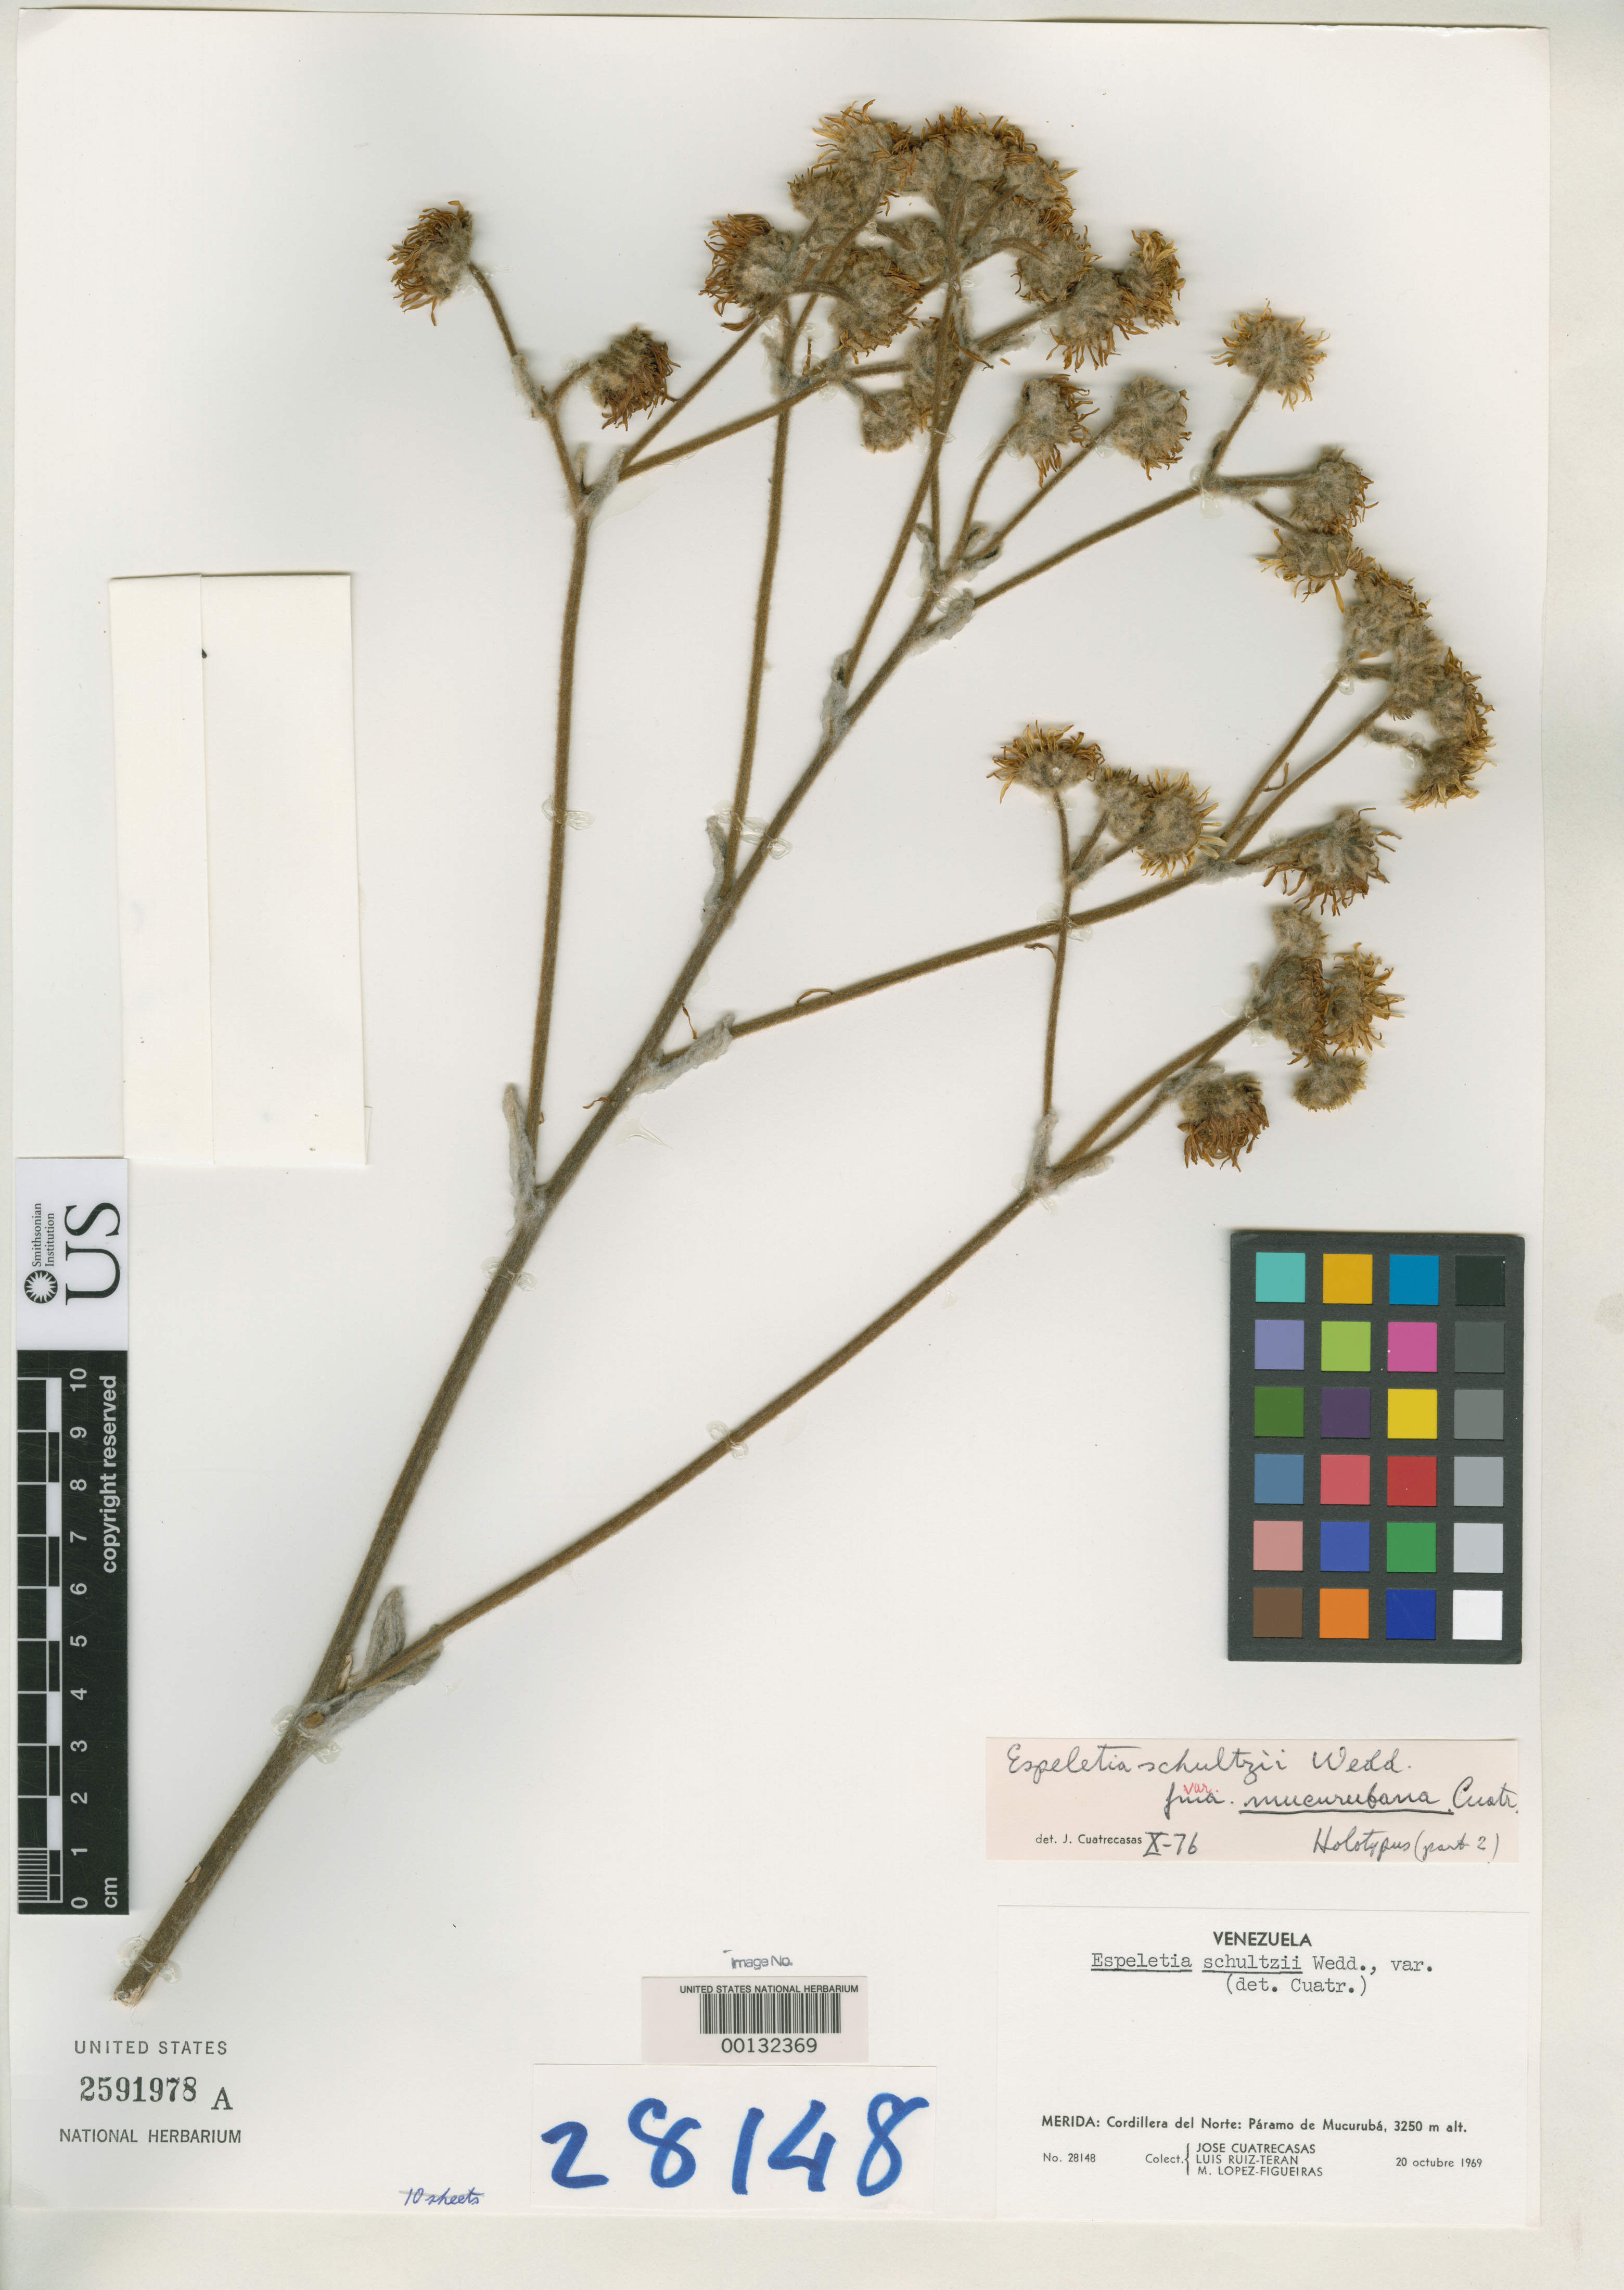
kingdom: Plantae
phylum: Tracheophyta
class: Magnoliopsida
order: Asterales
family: Asteraceae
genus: Espeletia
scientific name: Espeletia schultzii var. mucurubana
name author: Cuatrec.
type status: Holotype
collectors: J. Cuatrecasas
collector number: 28148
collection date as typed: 20 Oct 1969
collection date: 1969-10-20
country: Venezuela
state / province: Mérida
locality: Cordillera del Norte, Páramo de Mucuruba.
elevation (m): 3250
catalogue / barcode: US 2591978A